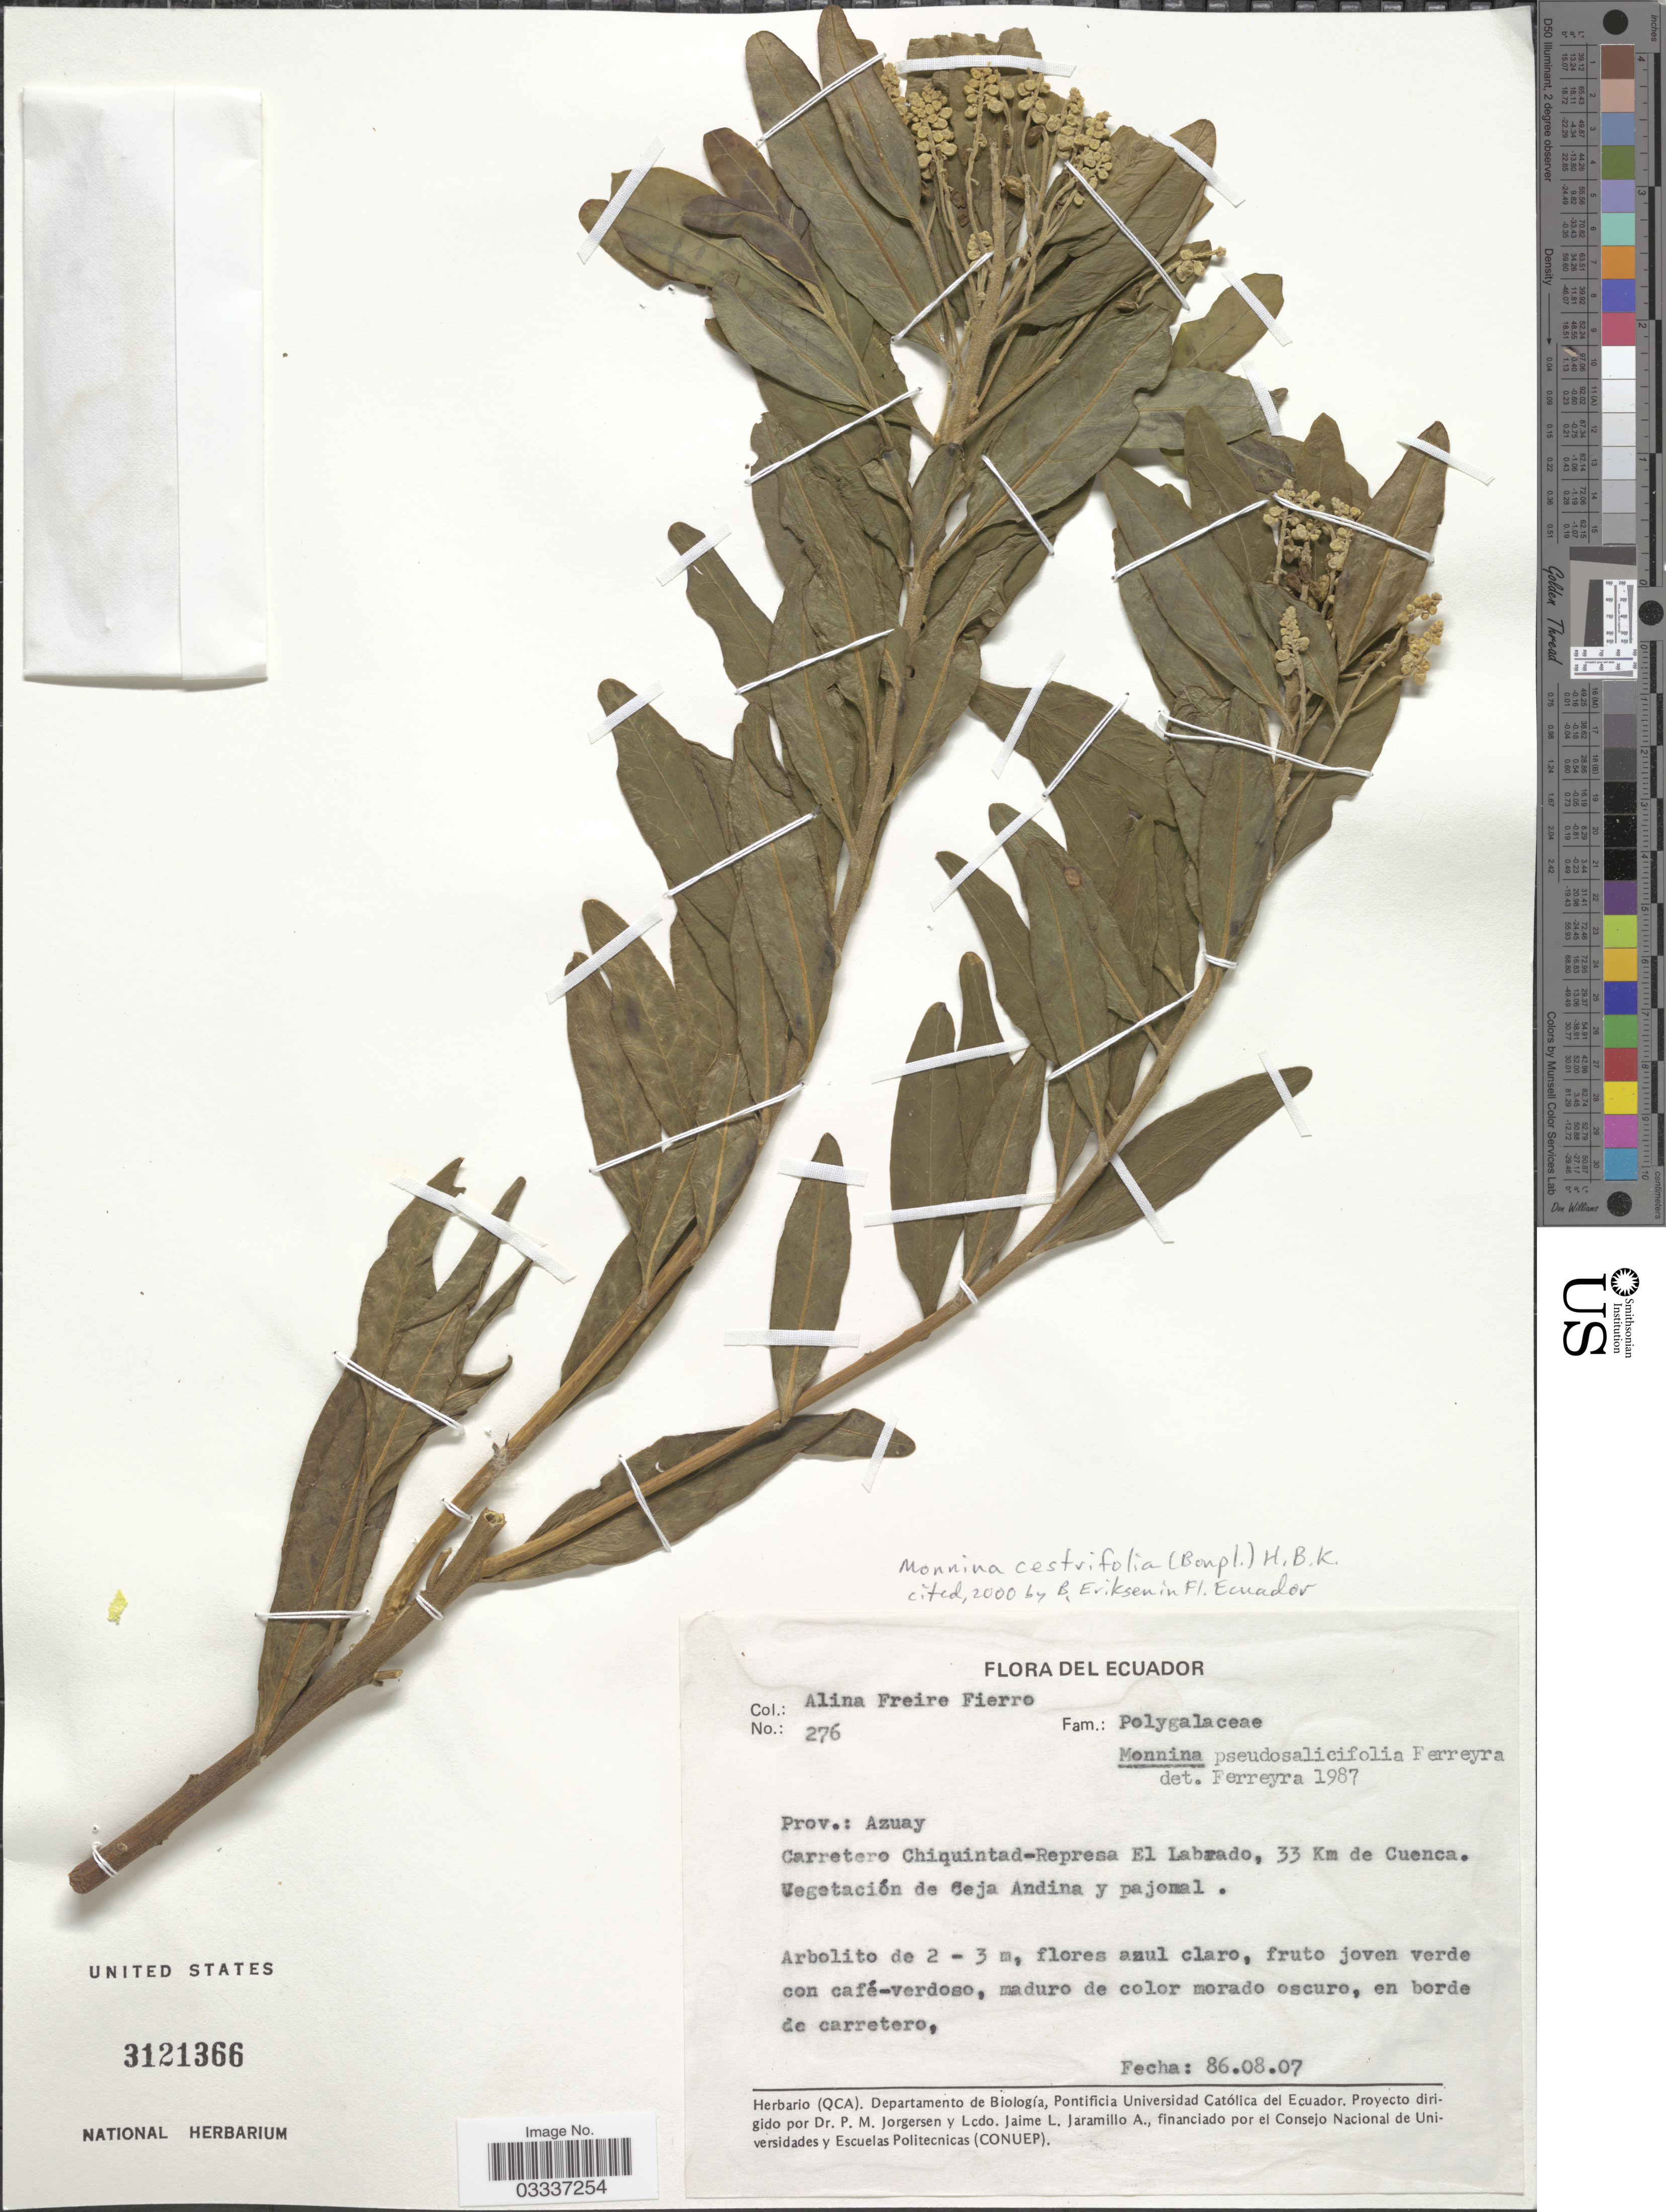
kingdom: Plantae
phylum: Tracheophyta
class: Magnoliopsida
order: Fabales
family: Polygalaceae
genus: Monnina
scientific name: Monnina cestrifolia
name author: (Bonpl.) Kunth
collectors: A. Freire-Fierro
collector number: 276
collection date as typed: Transcribed d/m/y: 7/8/86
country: Ecuador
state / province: Azuay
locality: Carretero Chiquintad-Represa El Labrado, 33 Km de Cuenca. Vegetación de Ceja Andina y pajonal.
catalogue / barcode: US 3121366